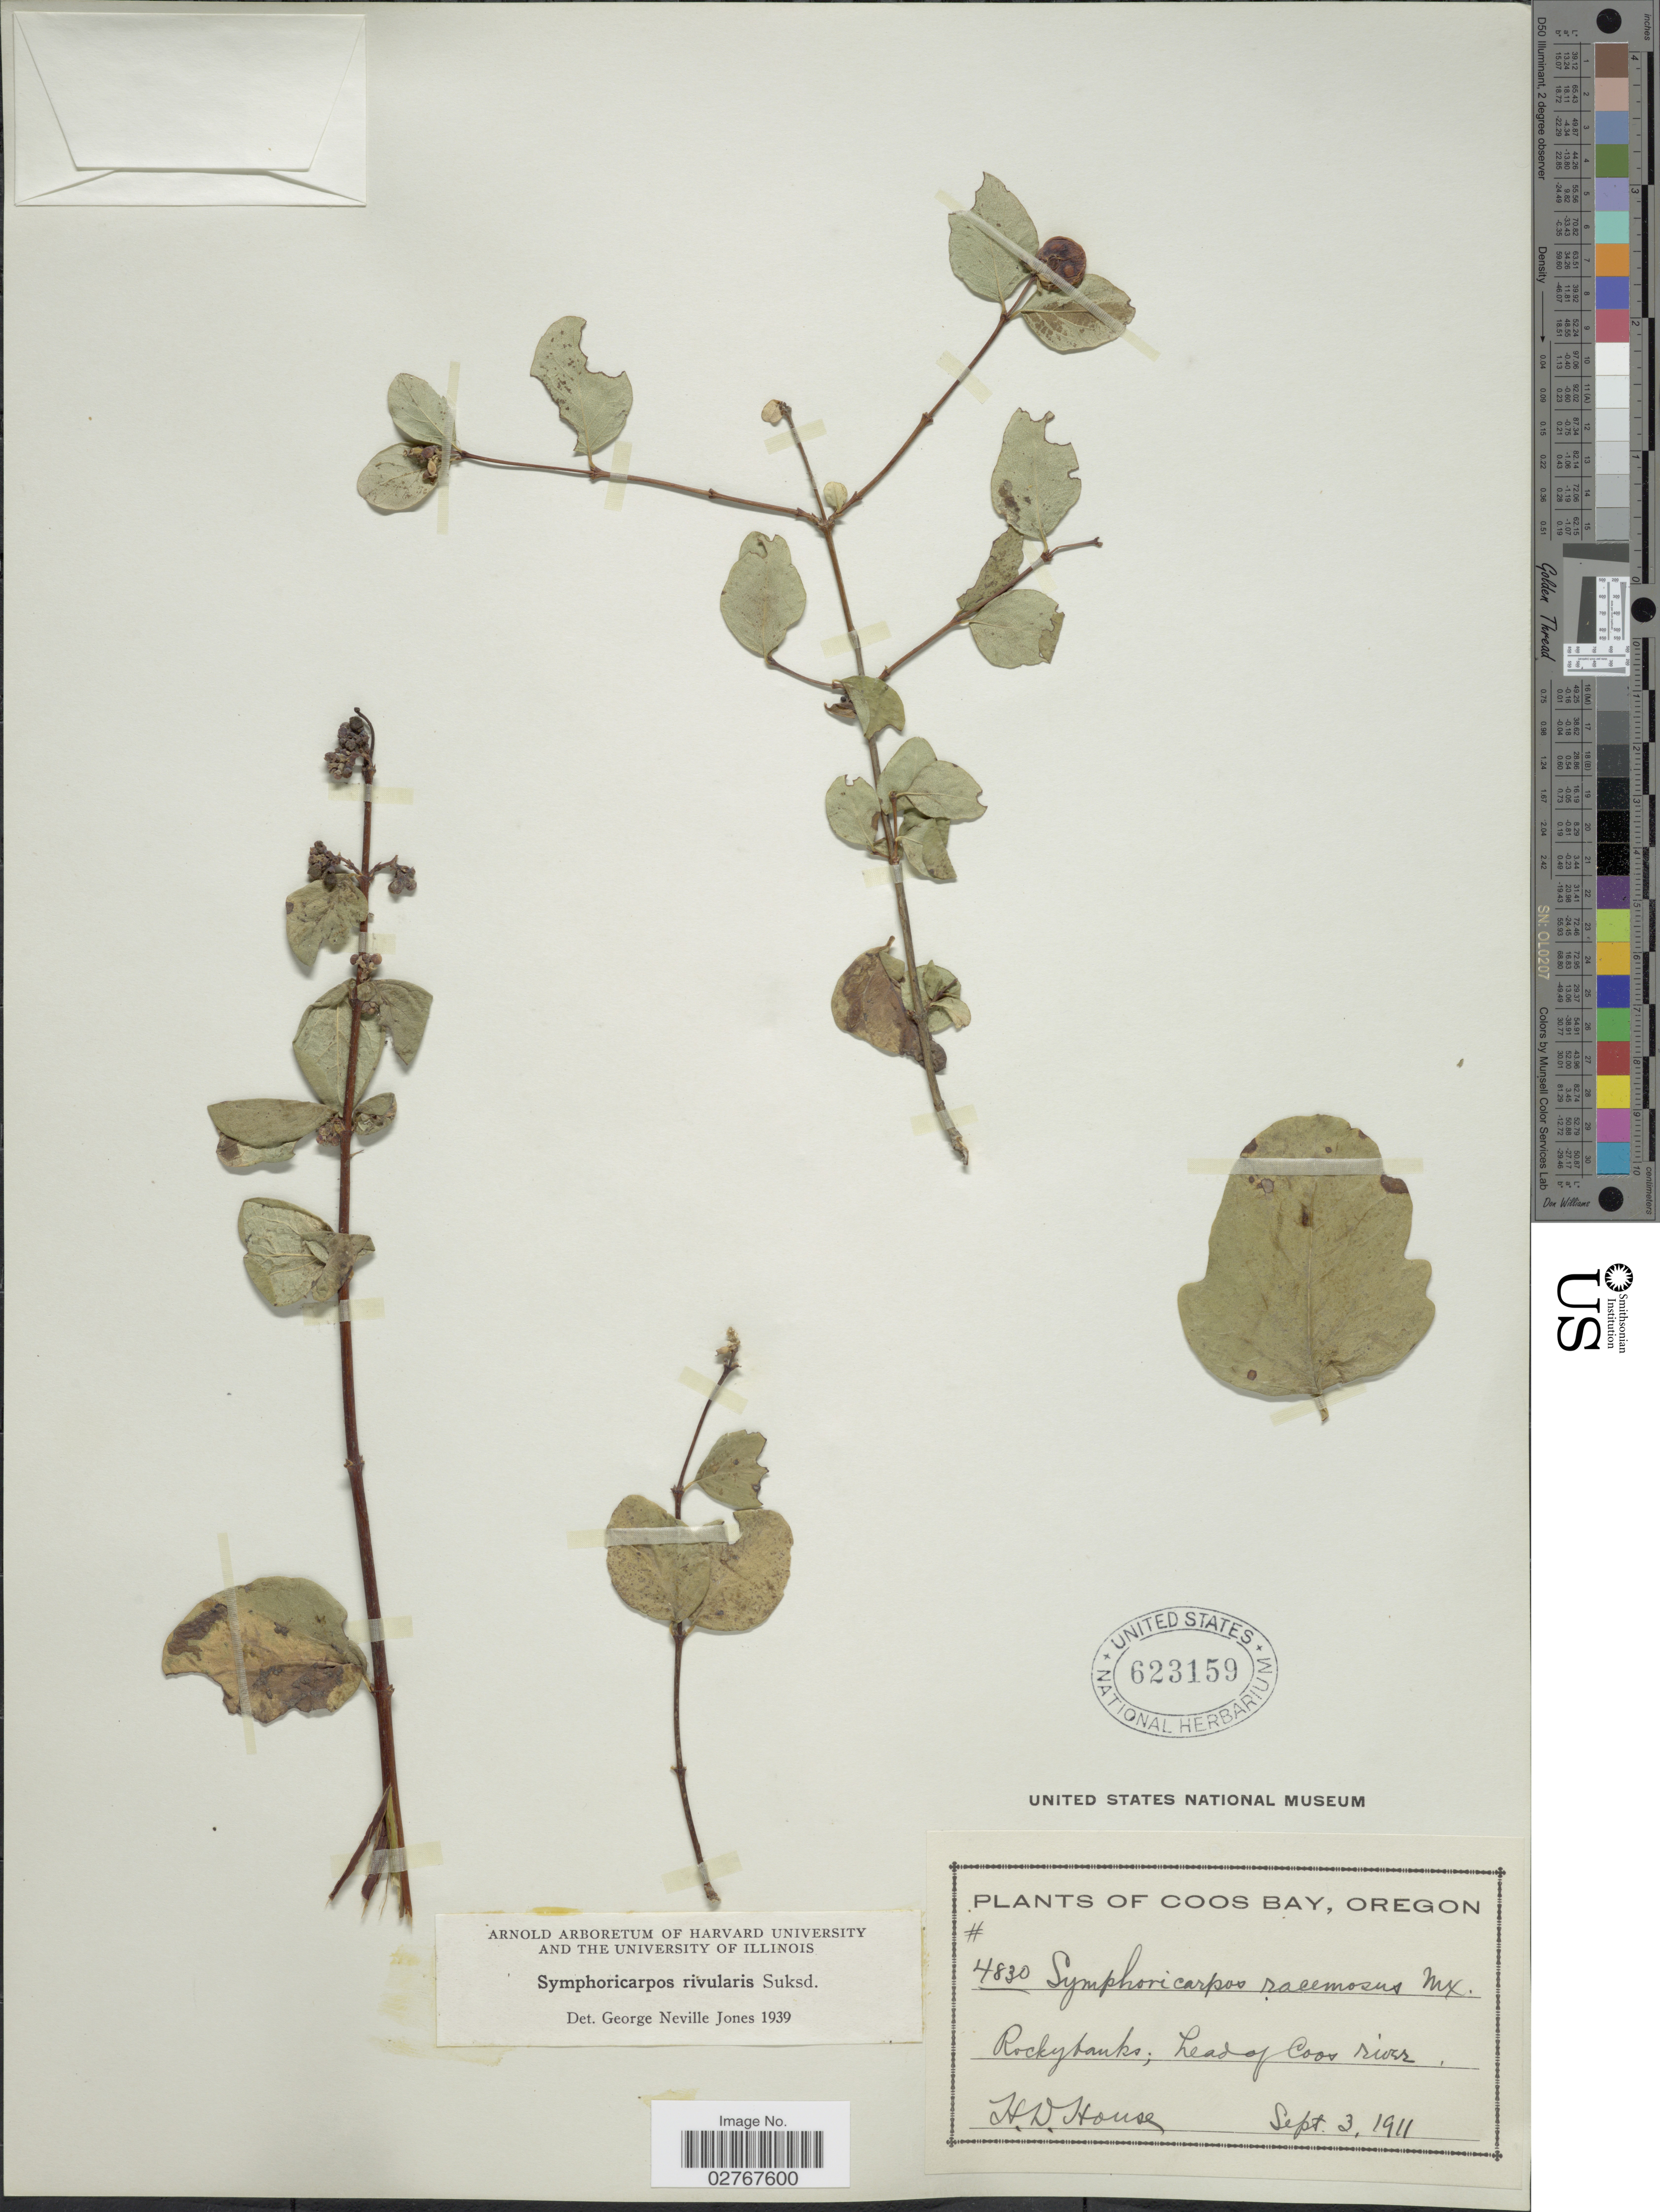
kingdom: Plantae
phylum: Tracheophyta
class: Magnoliopsida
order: Dipsacales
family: Caprifoliaceae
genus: Symphoricarpos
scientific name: Symphoricarpos rivularis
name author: Suksd.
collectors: H. D. House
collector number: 4830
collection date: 1911-09-03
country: United States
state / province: Oregon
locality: Coos Bay; head of Coos river.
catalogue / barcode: US 623159